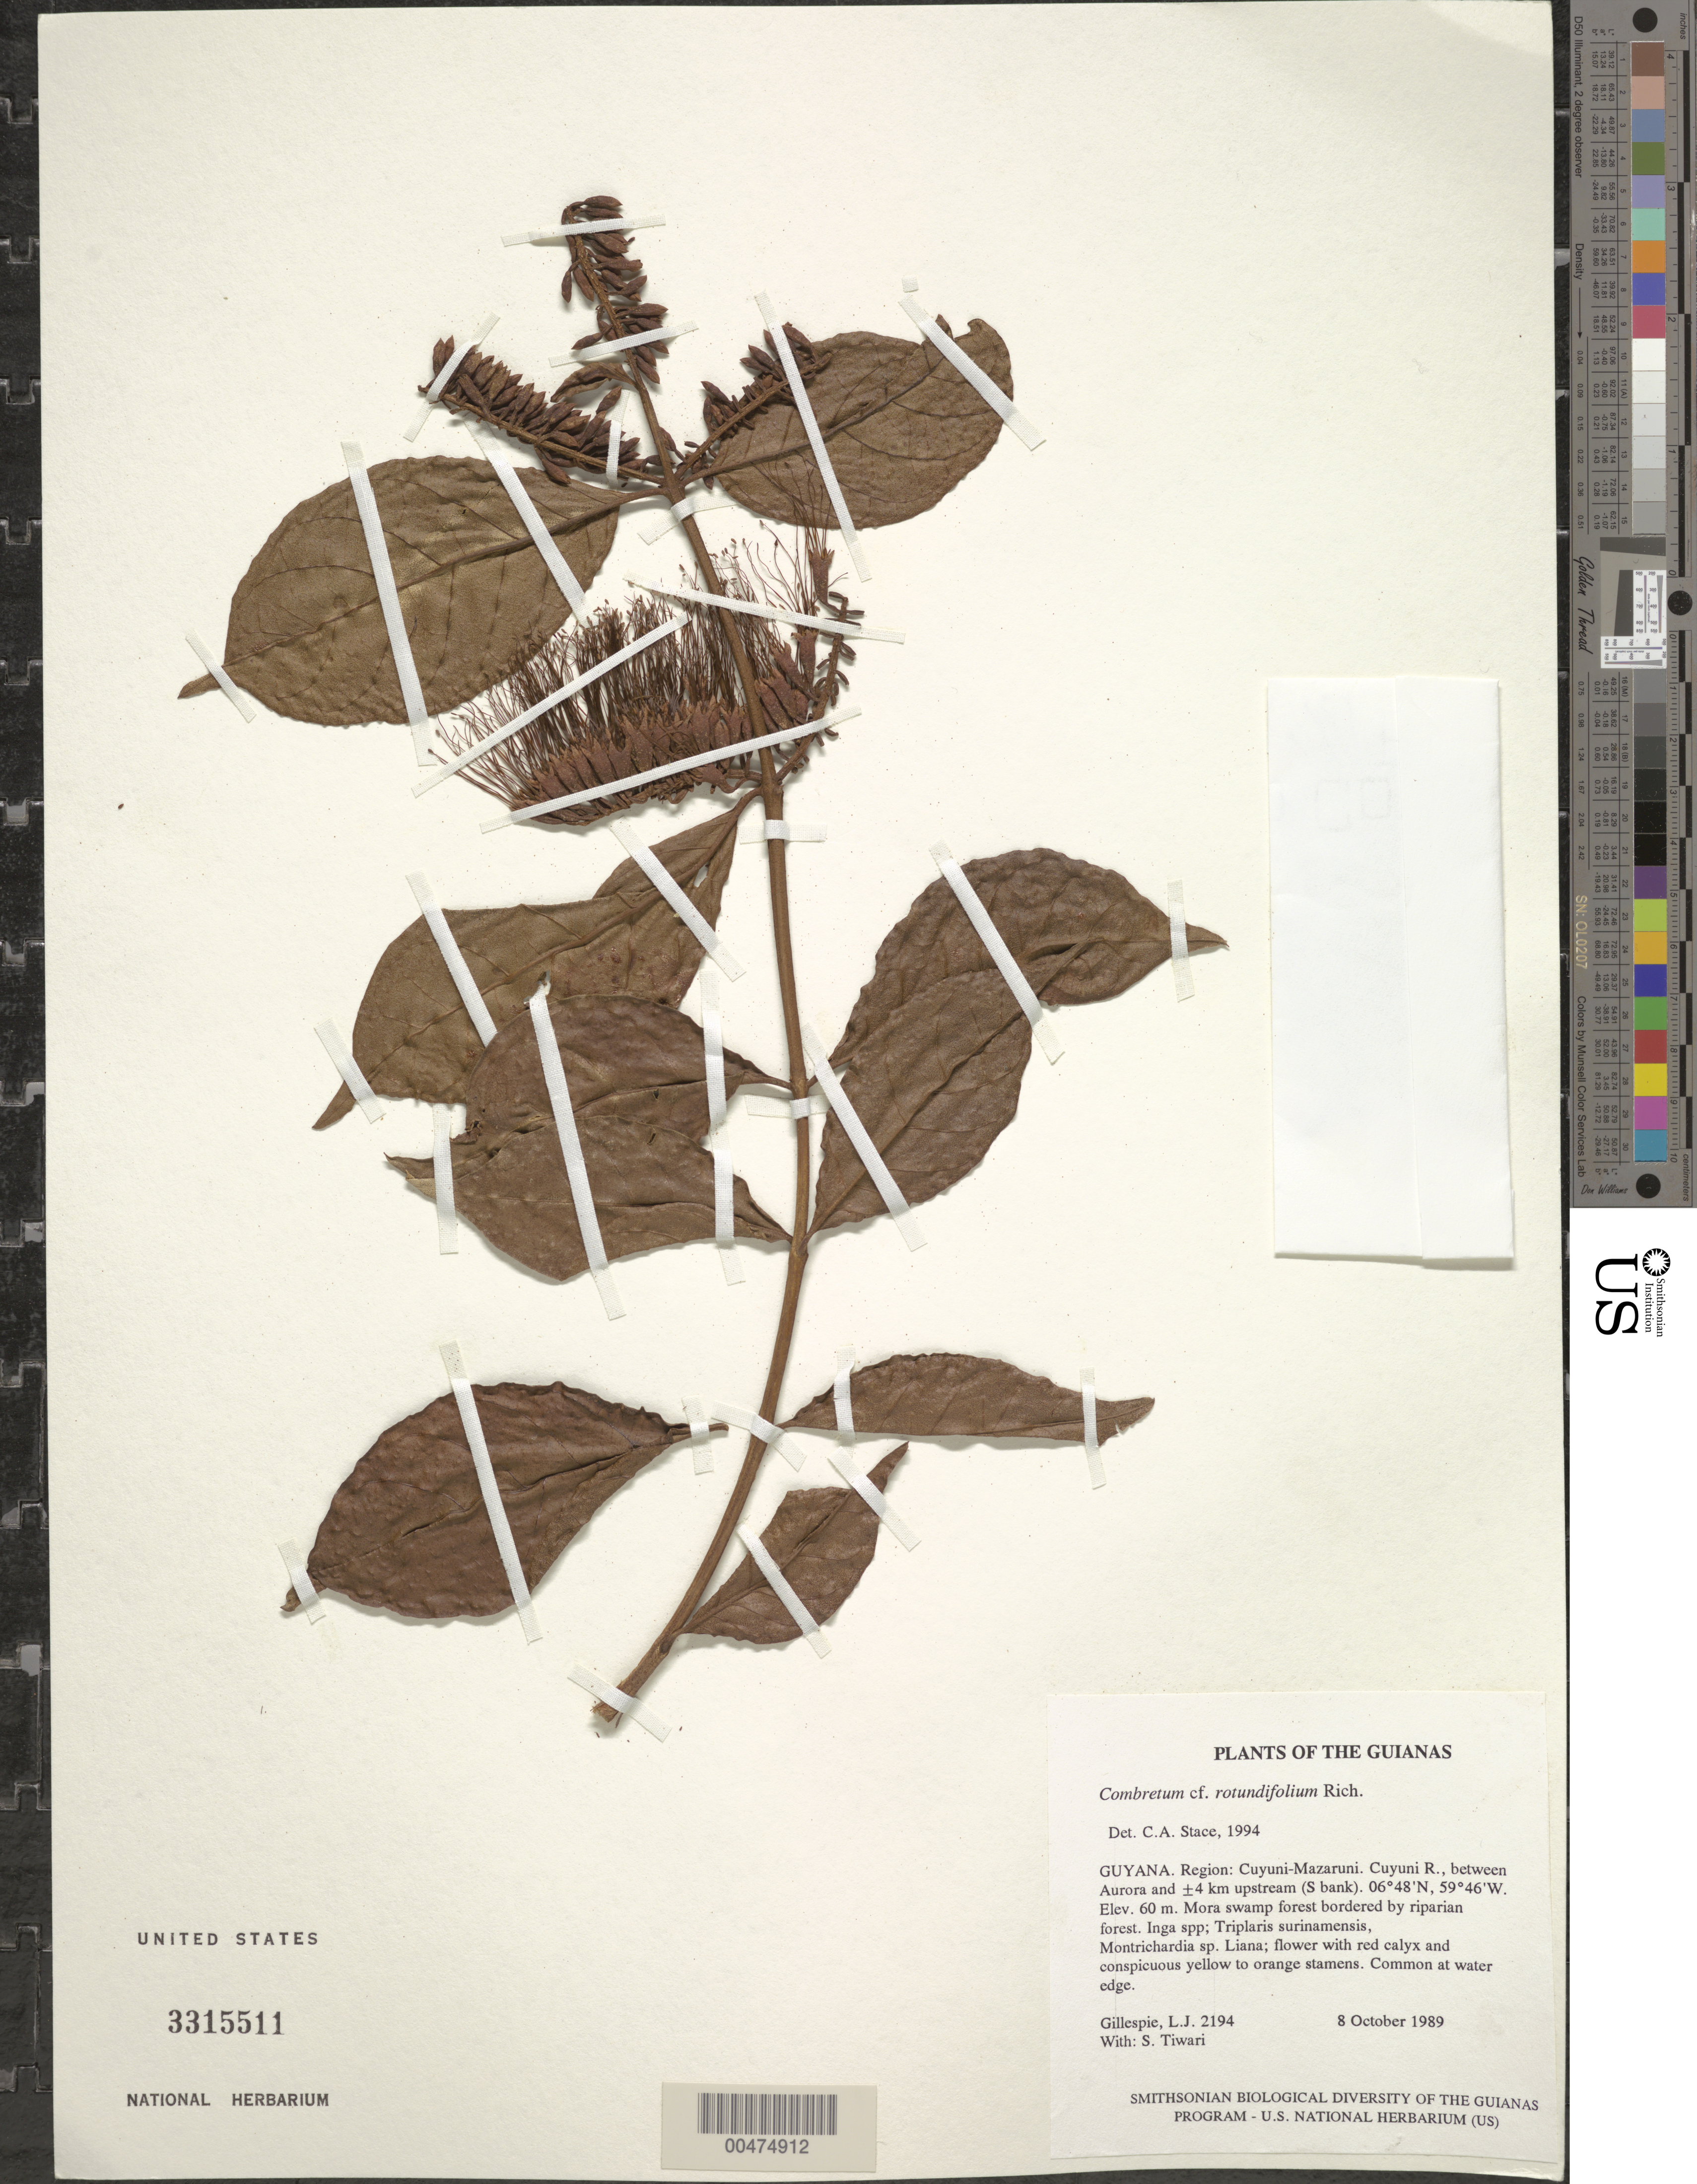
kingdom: Plantae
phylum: Tracheophyta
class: Magnoliopsida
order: Myrtales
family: Combretaceae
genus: Combretum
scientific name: Combretum rotundifolium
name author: Rich.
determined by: Stace, C. A.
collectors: L. J. Gillespie & S. Tiwari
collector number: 2194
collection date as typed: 8 October 1989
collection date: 1989-10-08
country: Guyana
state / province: Cuyuni-Mazaruni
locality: Cuyuni R., between Aurora and ±4 km upstream (S bank)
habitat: Mora swamp forest bordered by riparian forest. Inga spp; Triplaris surinamensis, Montrichardia sp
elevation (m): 60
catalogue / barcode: US 3315511